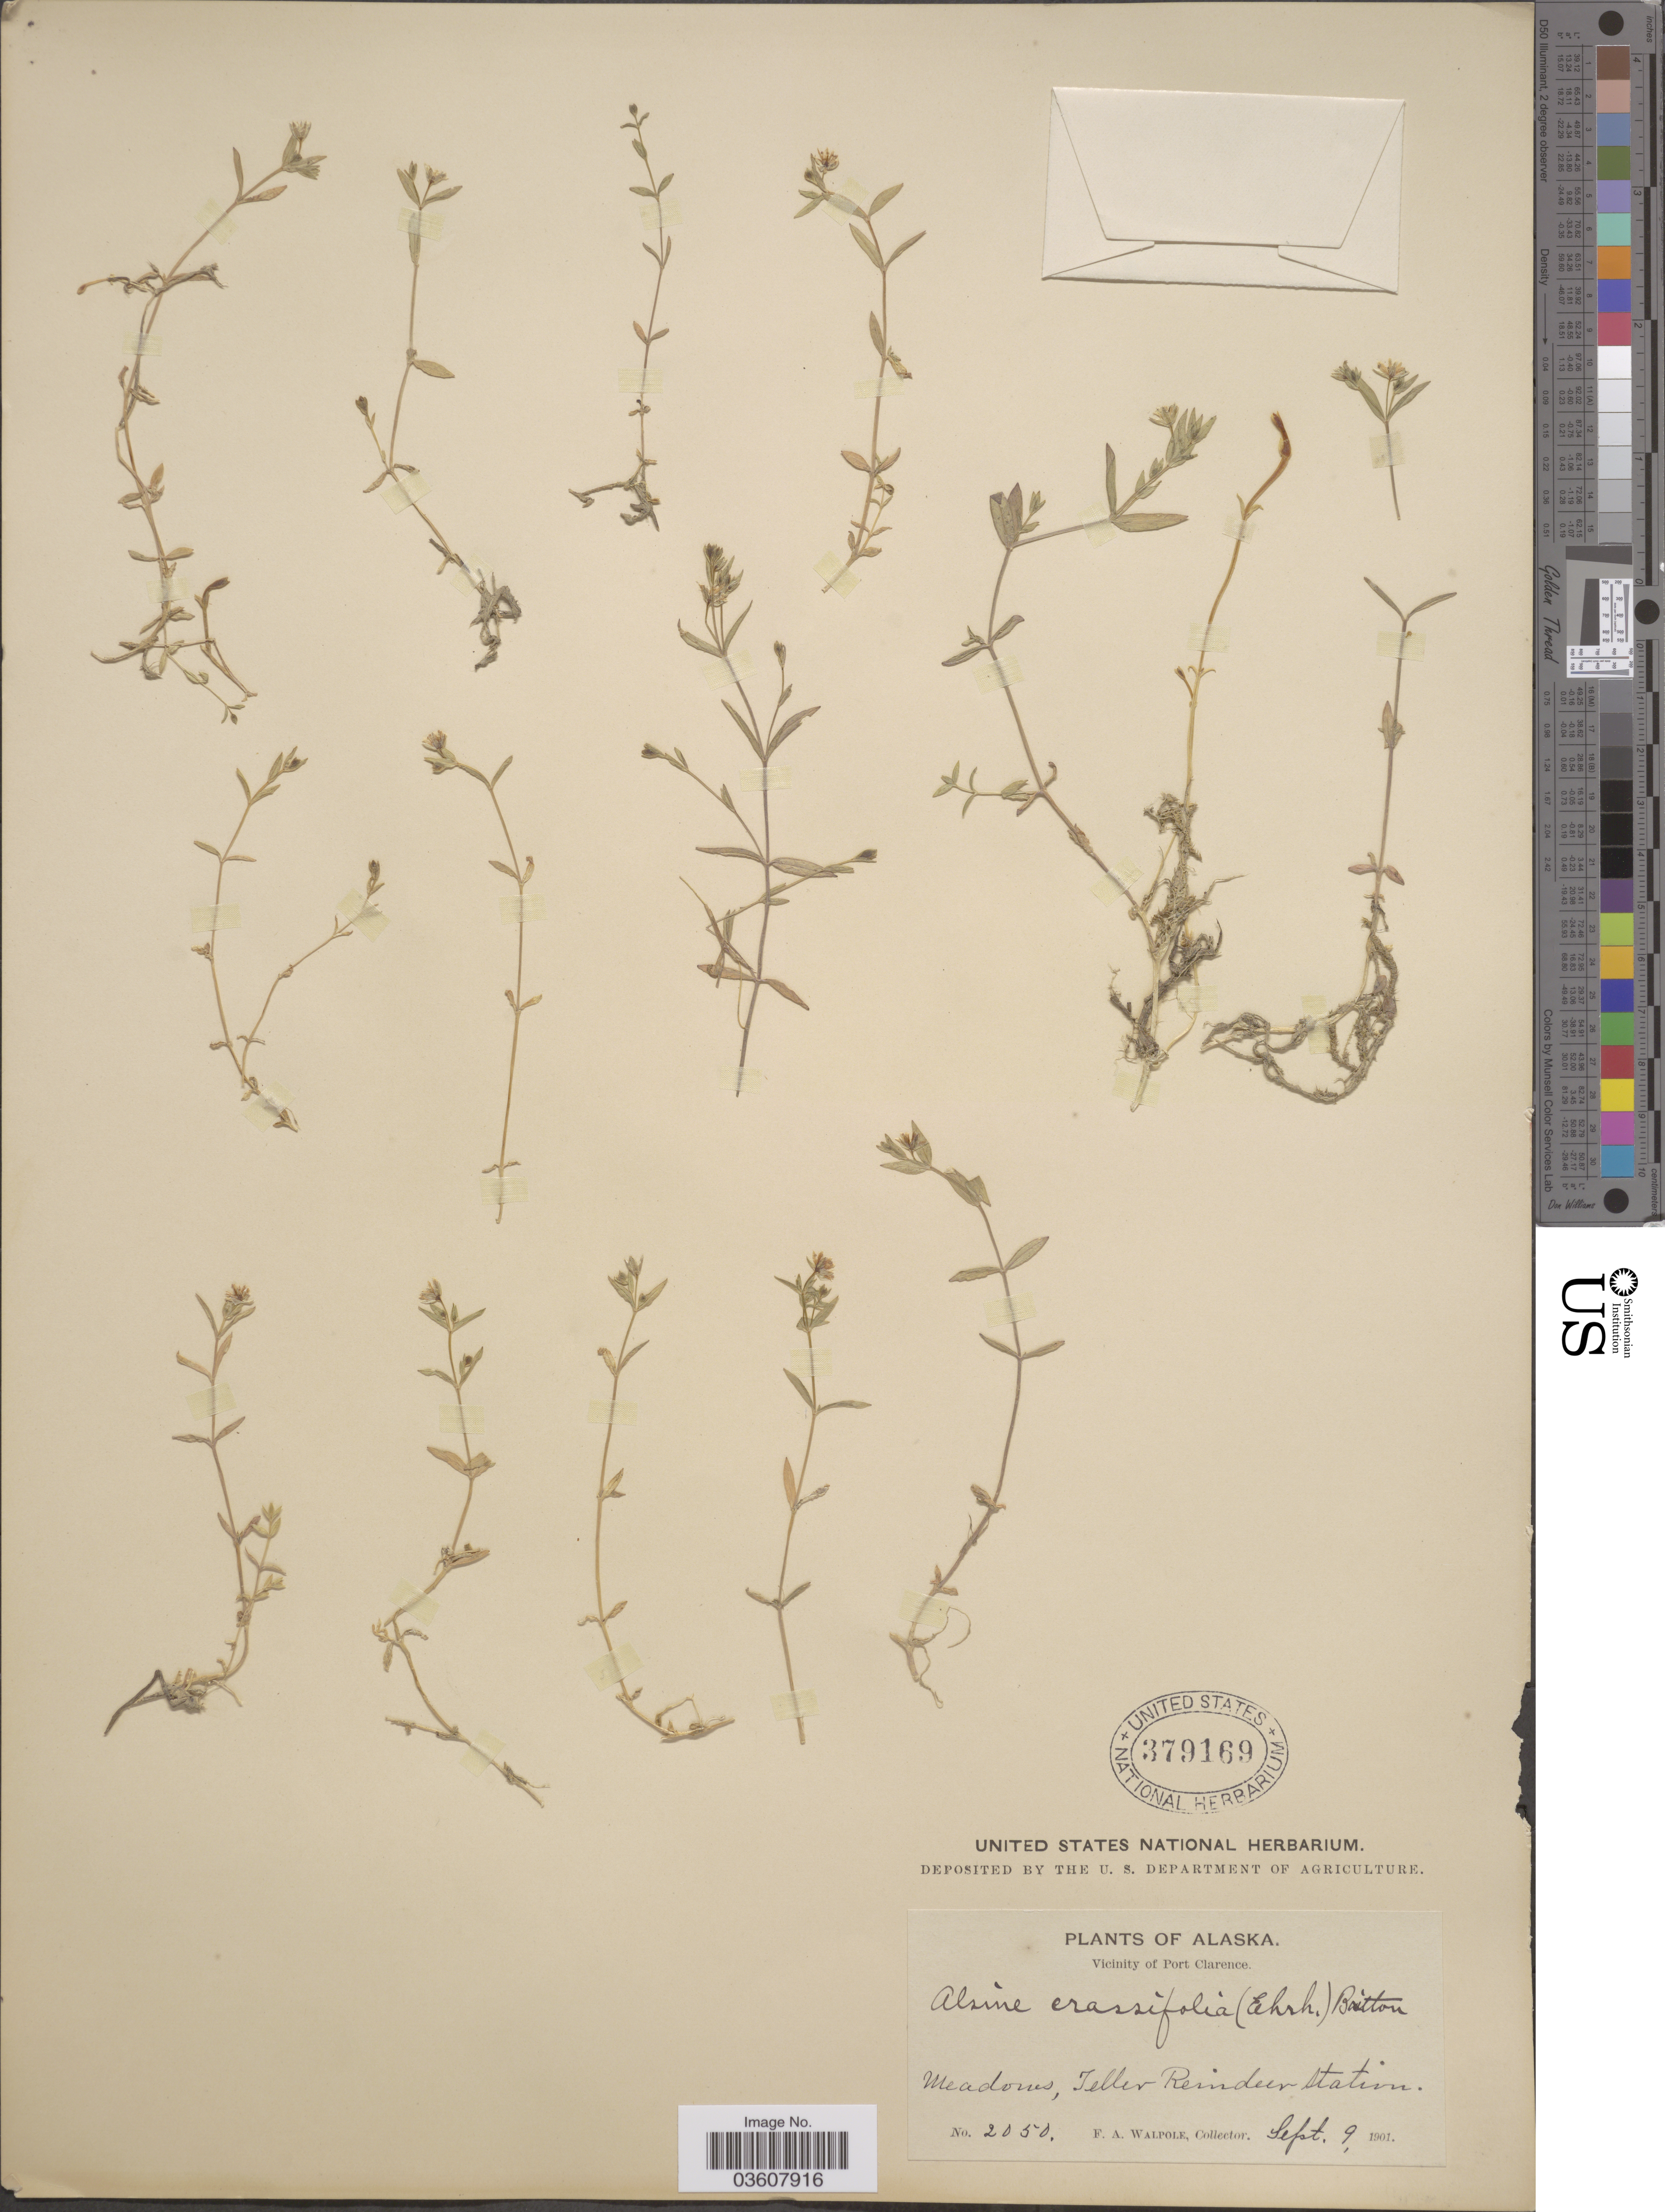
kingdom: Plantae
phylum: Tracheophyta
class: Magnoliopsida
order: Caryophyllales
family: Caryophyllaceae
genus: Stellaria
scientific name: Stellaria crassifolia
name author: Ehrh.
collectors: F. Walpole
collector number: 2050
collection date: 1901-09-09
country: United States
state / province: Alaska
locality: Vicinity of Port Clarence. Meadows, Teller Reindeer station.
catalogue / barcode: US 379169